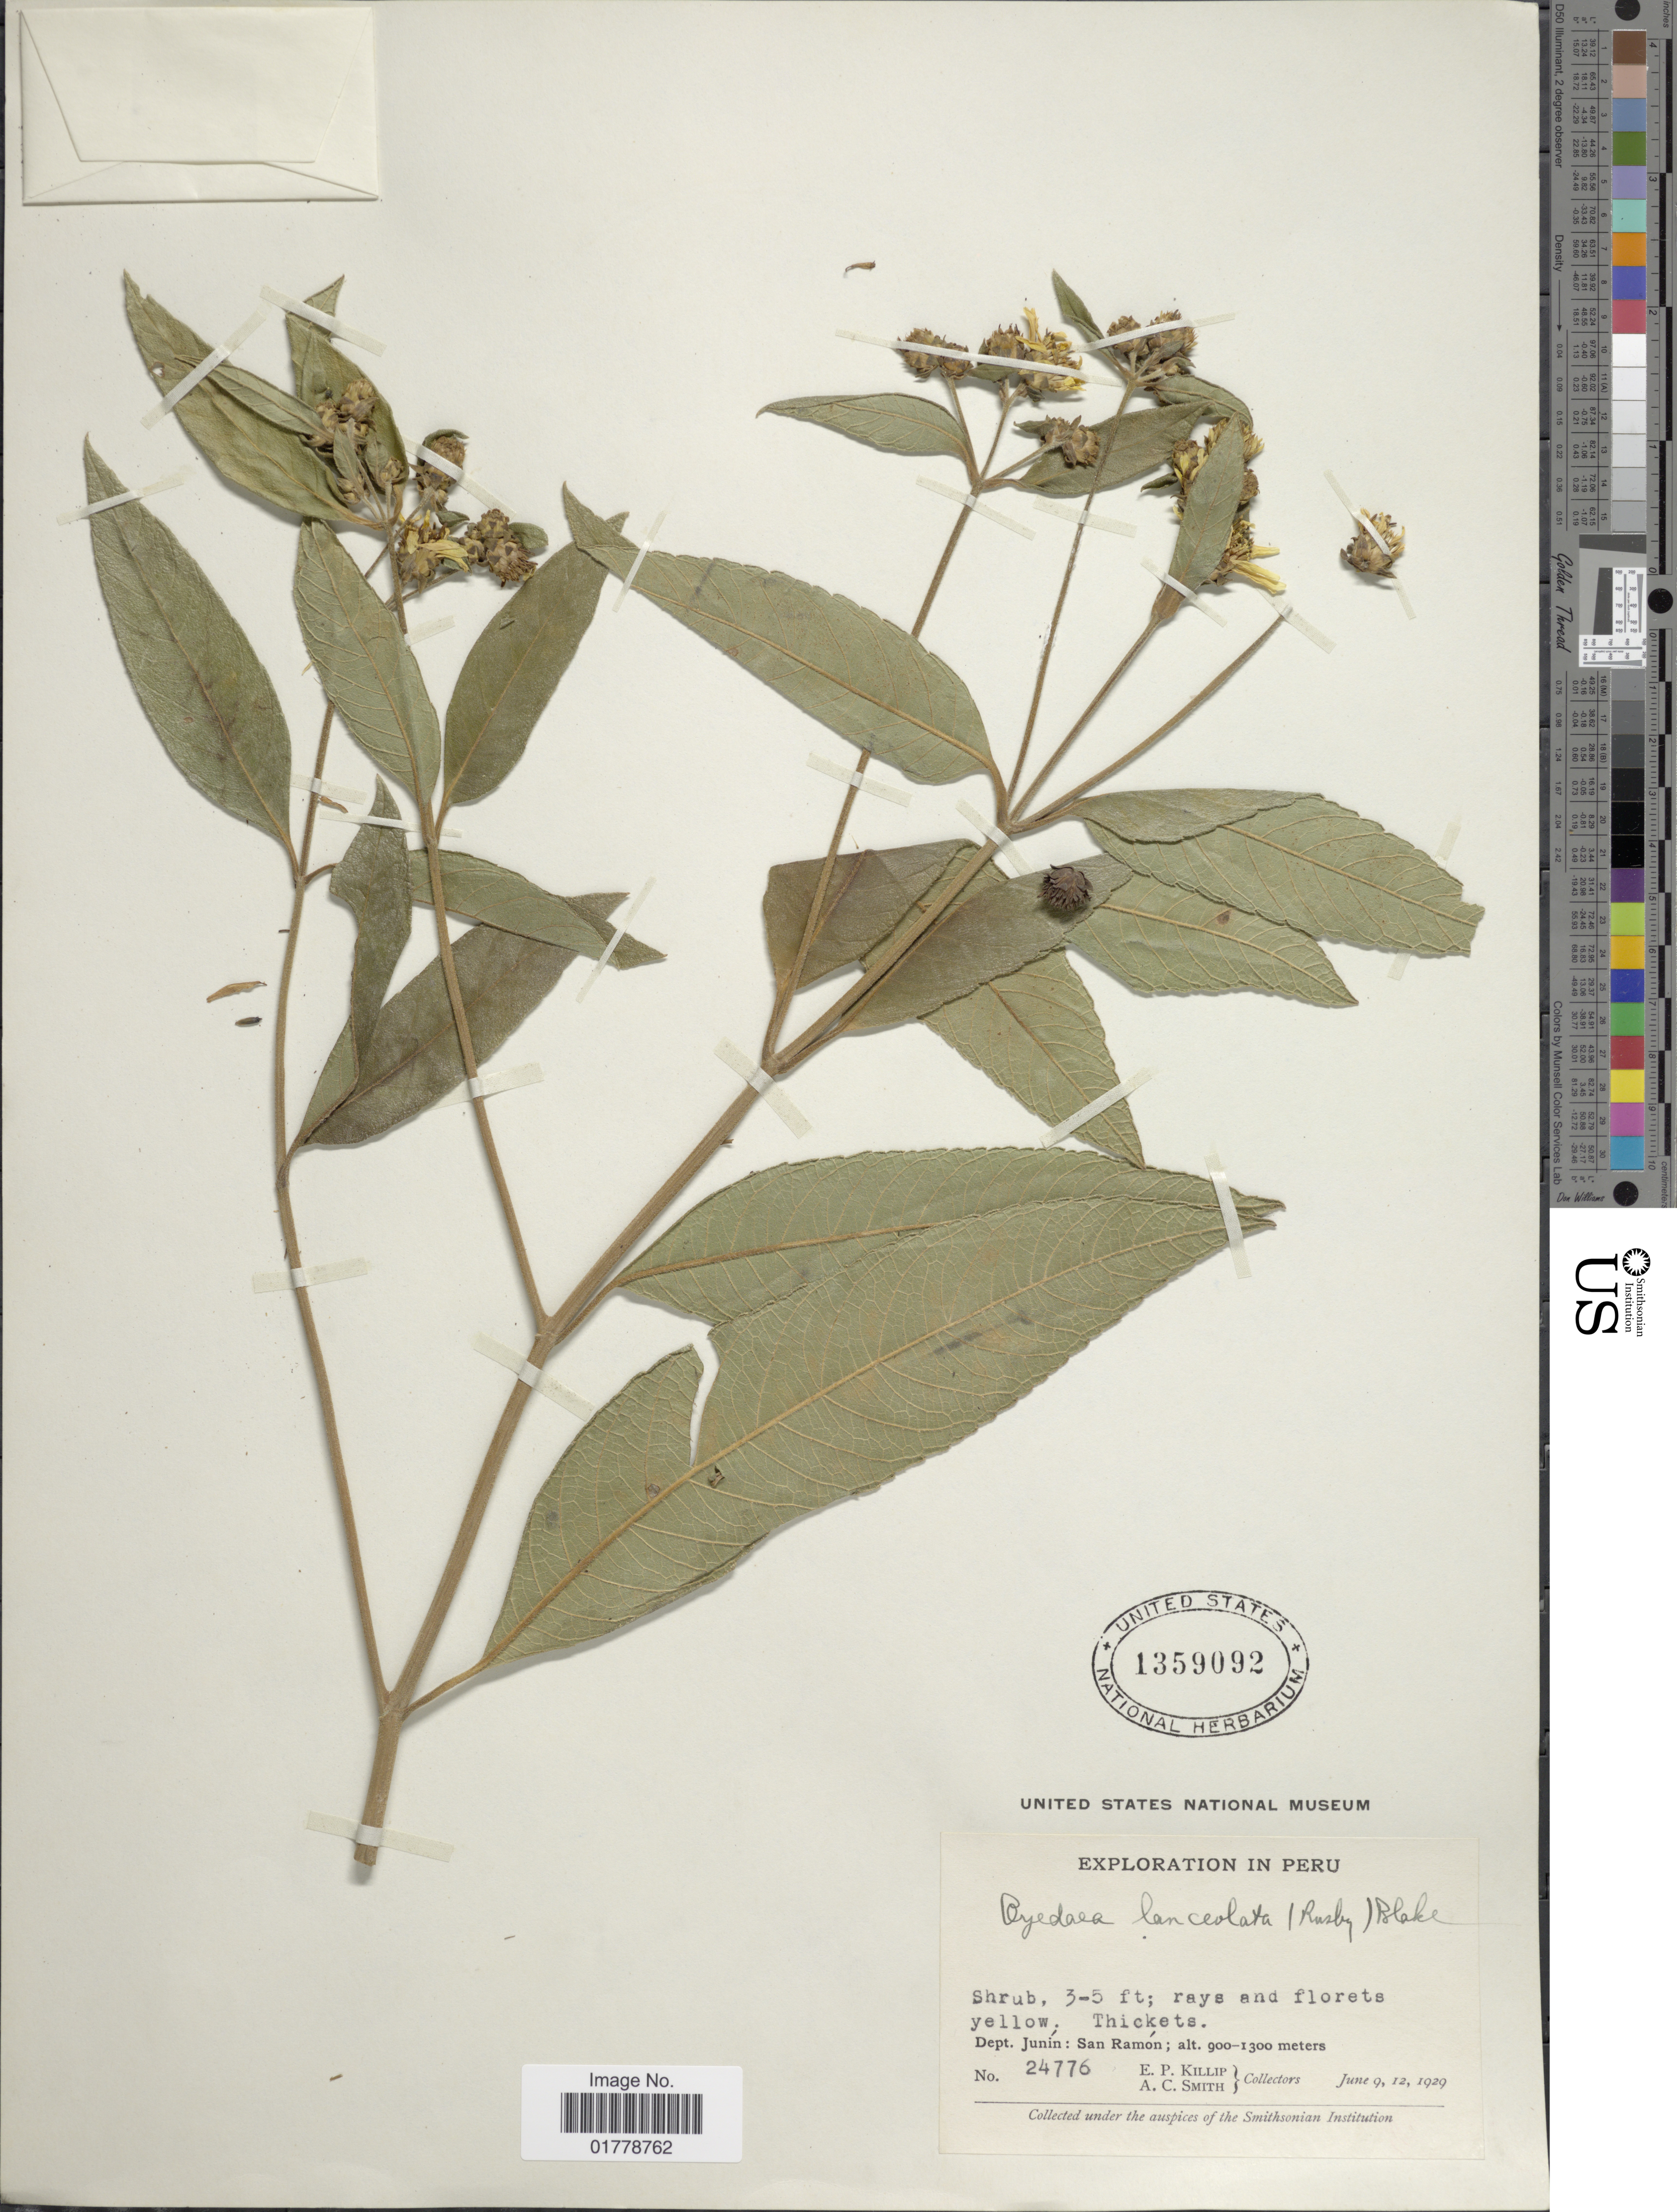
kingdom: Plantae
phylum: Tracheophyta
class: Magnoliopsida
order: Asterales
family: Asteraceae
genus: Oyedaea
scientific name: Oyedaea lanceolata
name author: (Rusby) S.F. Blake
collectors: E. P. Killip & A. C. Smith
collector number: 24776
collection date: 1929-06-09/1929-06-12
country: Peru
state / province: Junín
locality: Dept. Junín: San Ramón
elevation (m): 900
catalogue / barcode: US 1359092